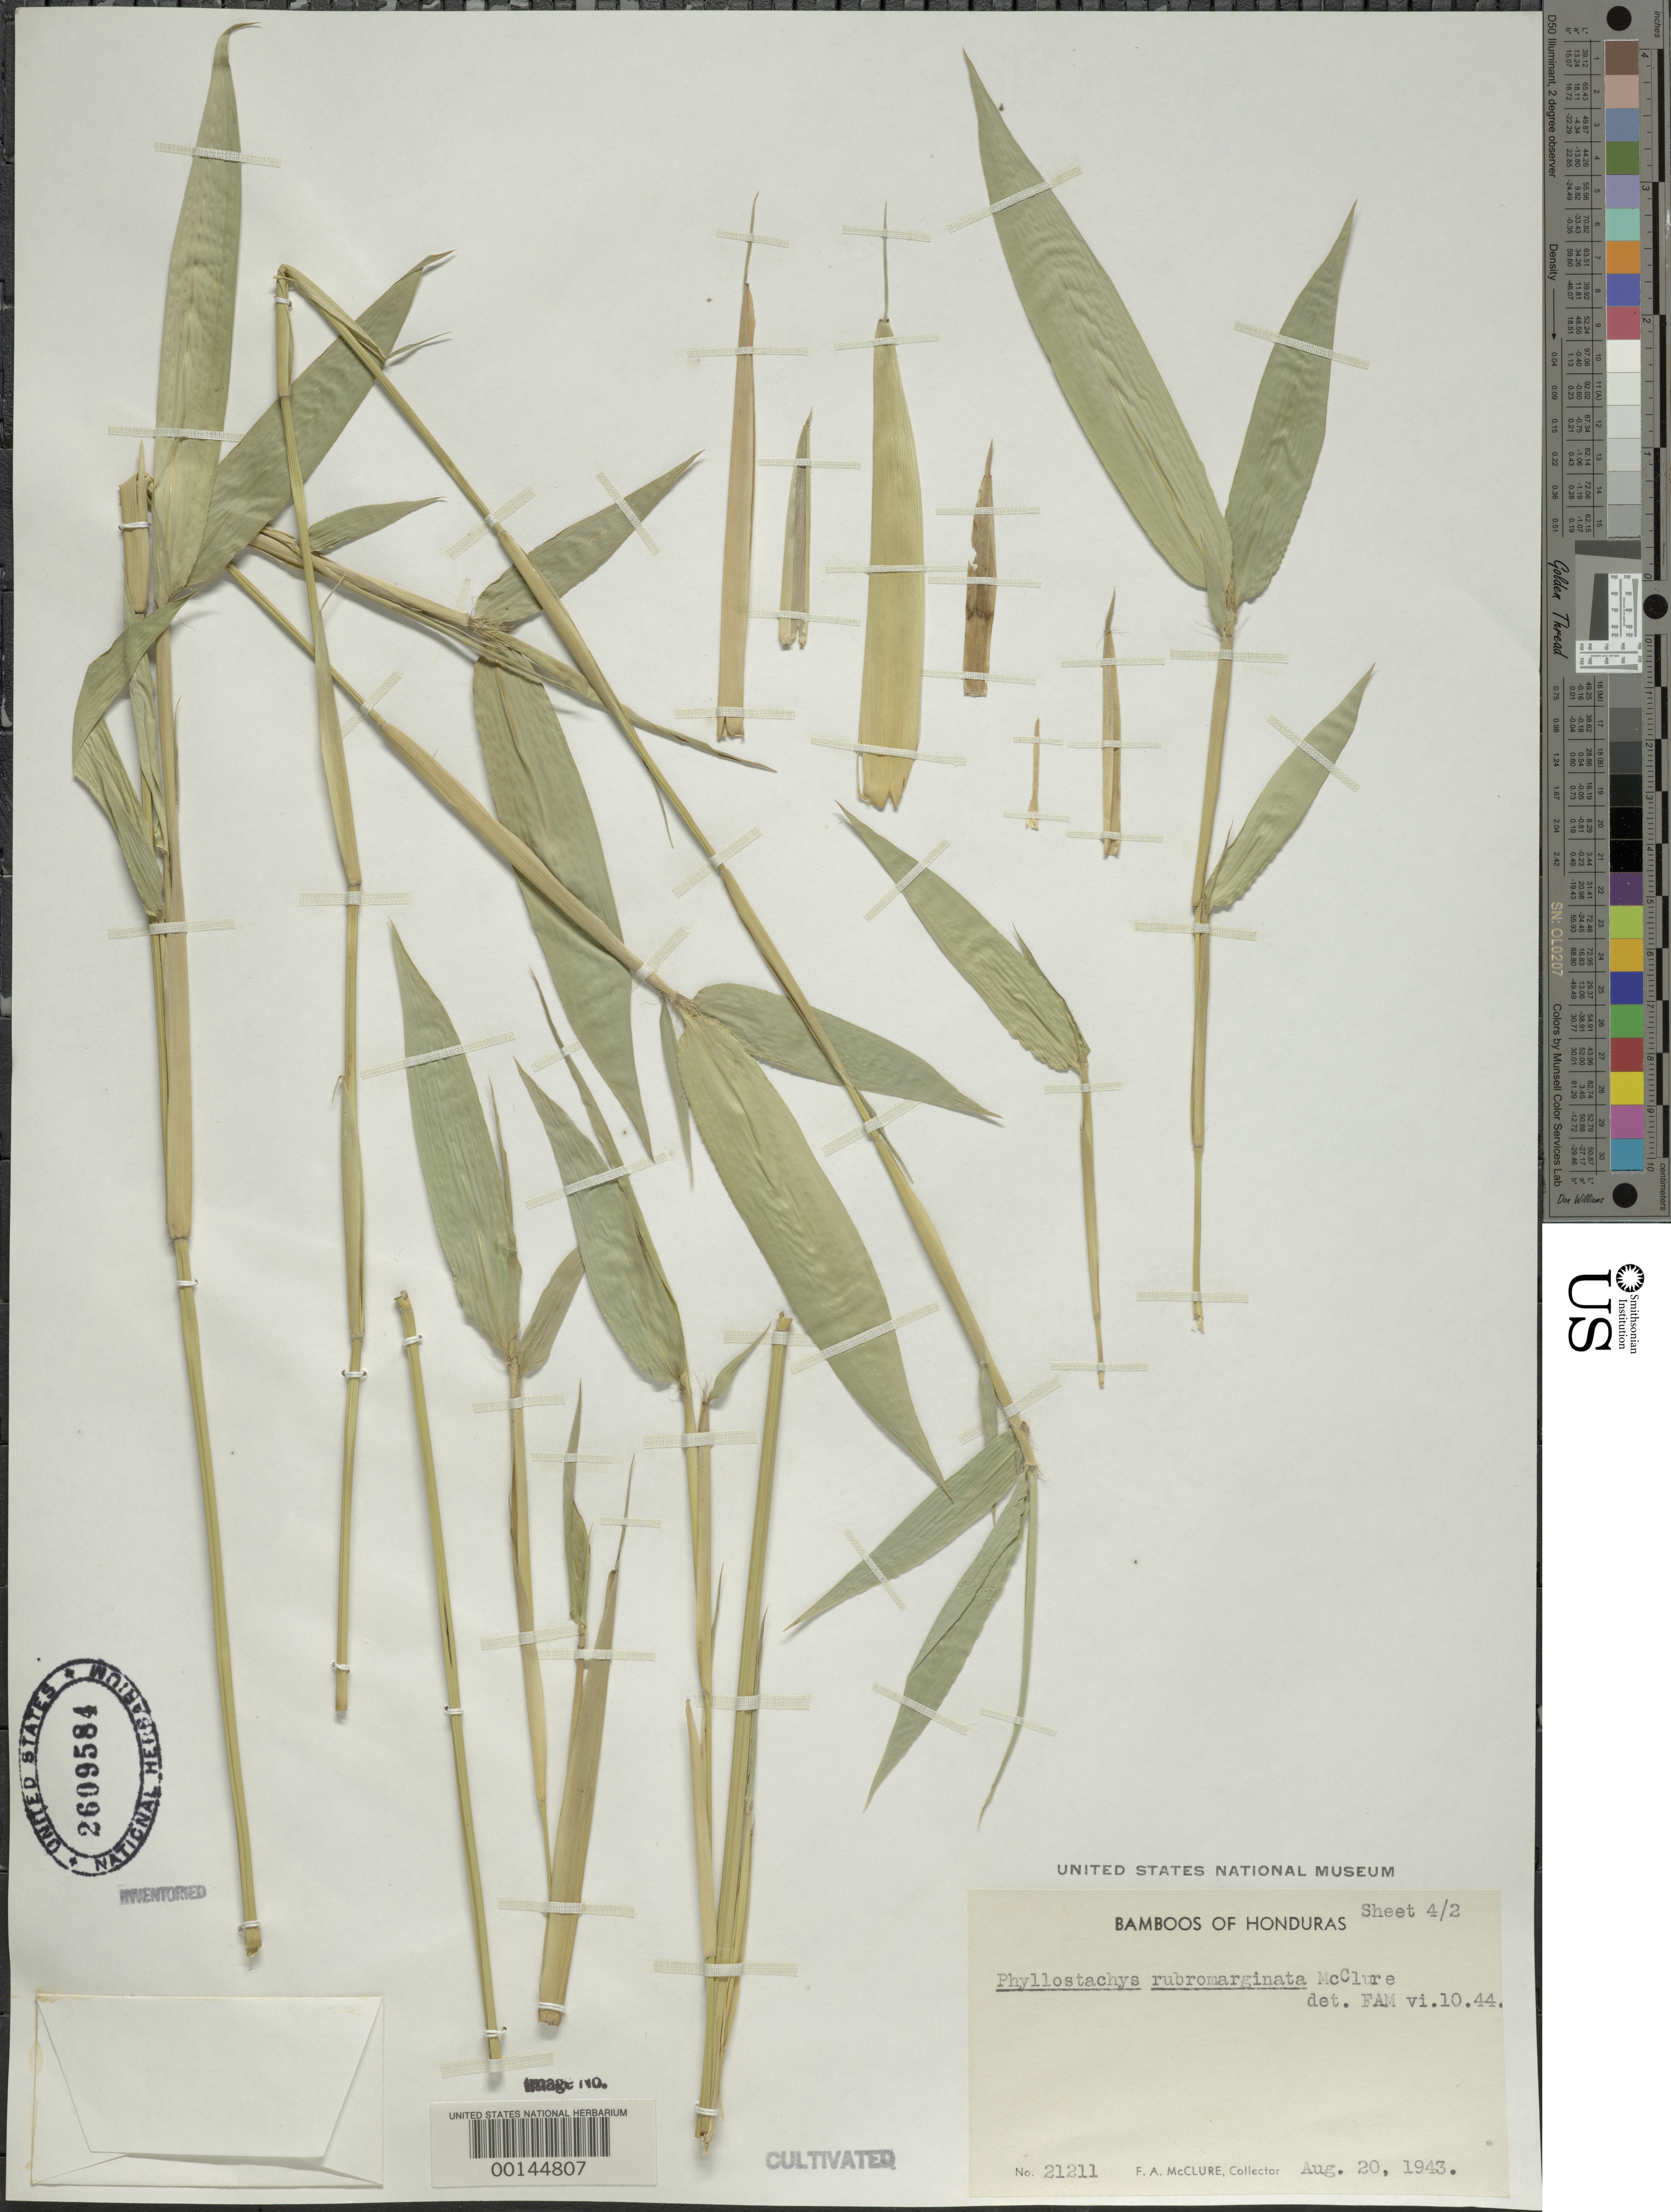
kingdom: Plantae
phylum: Tracheophyta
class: Liliopsida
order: Poales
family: Poaceae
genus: Phyllostachys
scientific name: Phyllostachys rubromarginata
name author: McClure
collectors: F. A. McClure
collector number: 21211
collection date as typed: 20 Aug 1944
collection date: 1944-08-20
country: Honduras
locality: Lancetilla, experiment station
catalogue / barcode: US 2609584